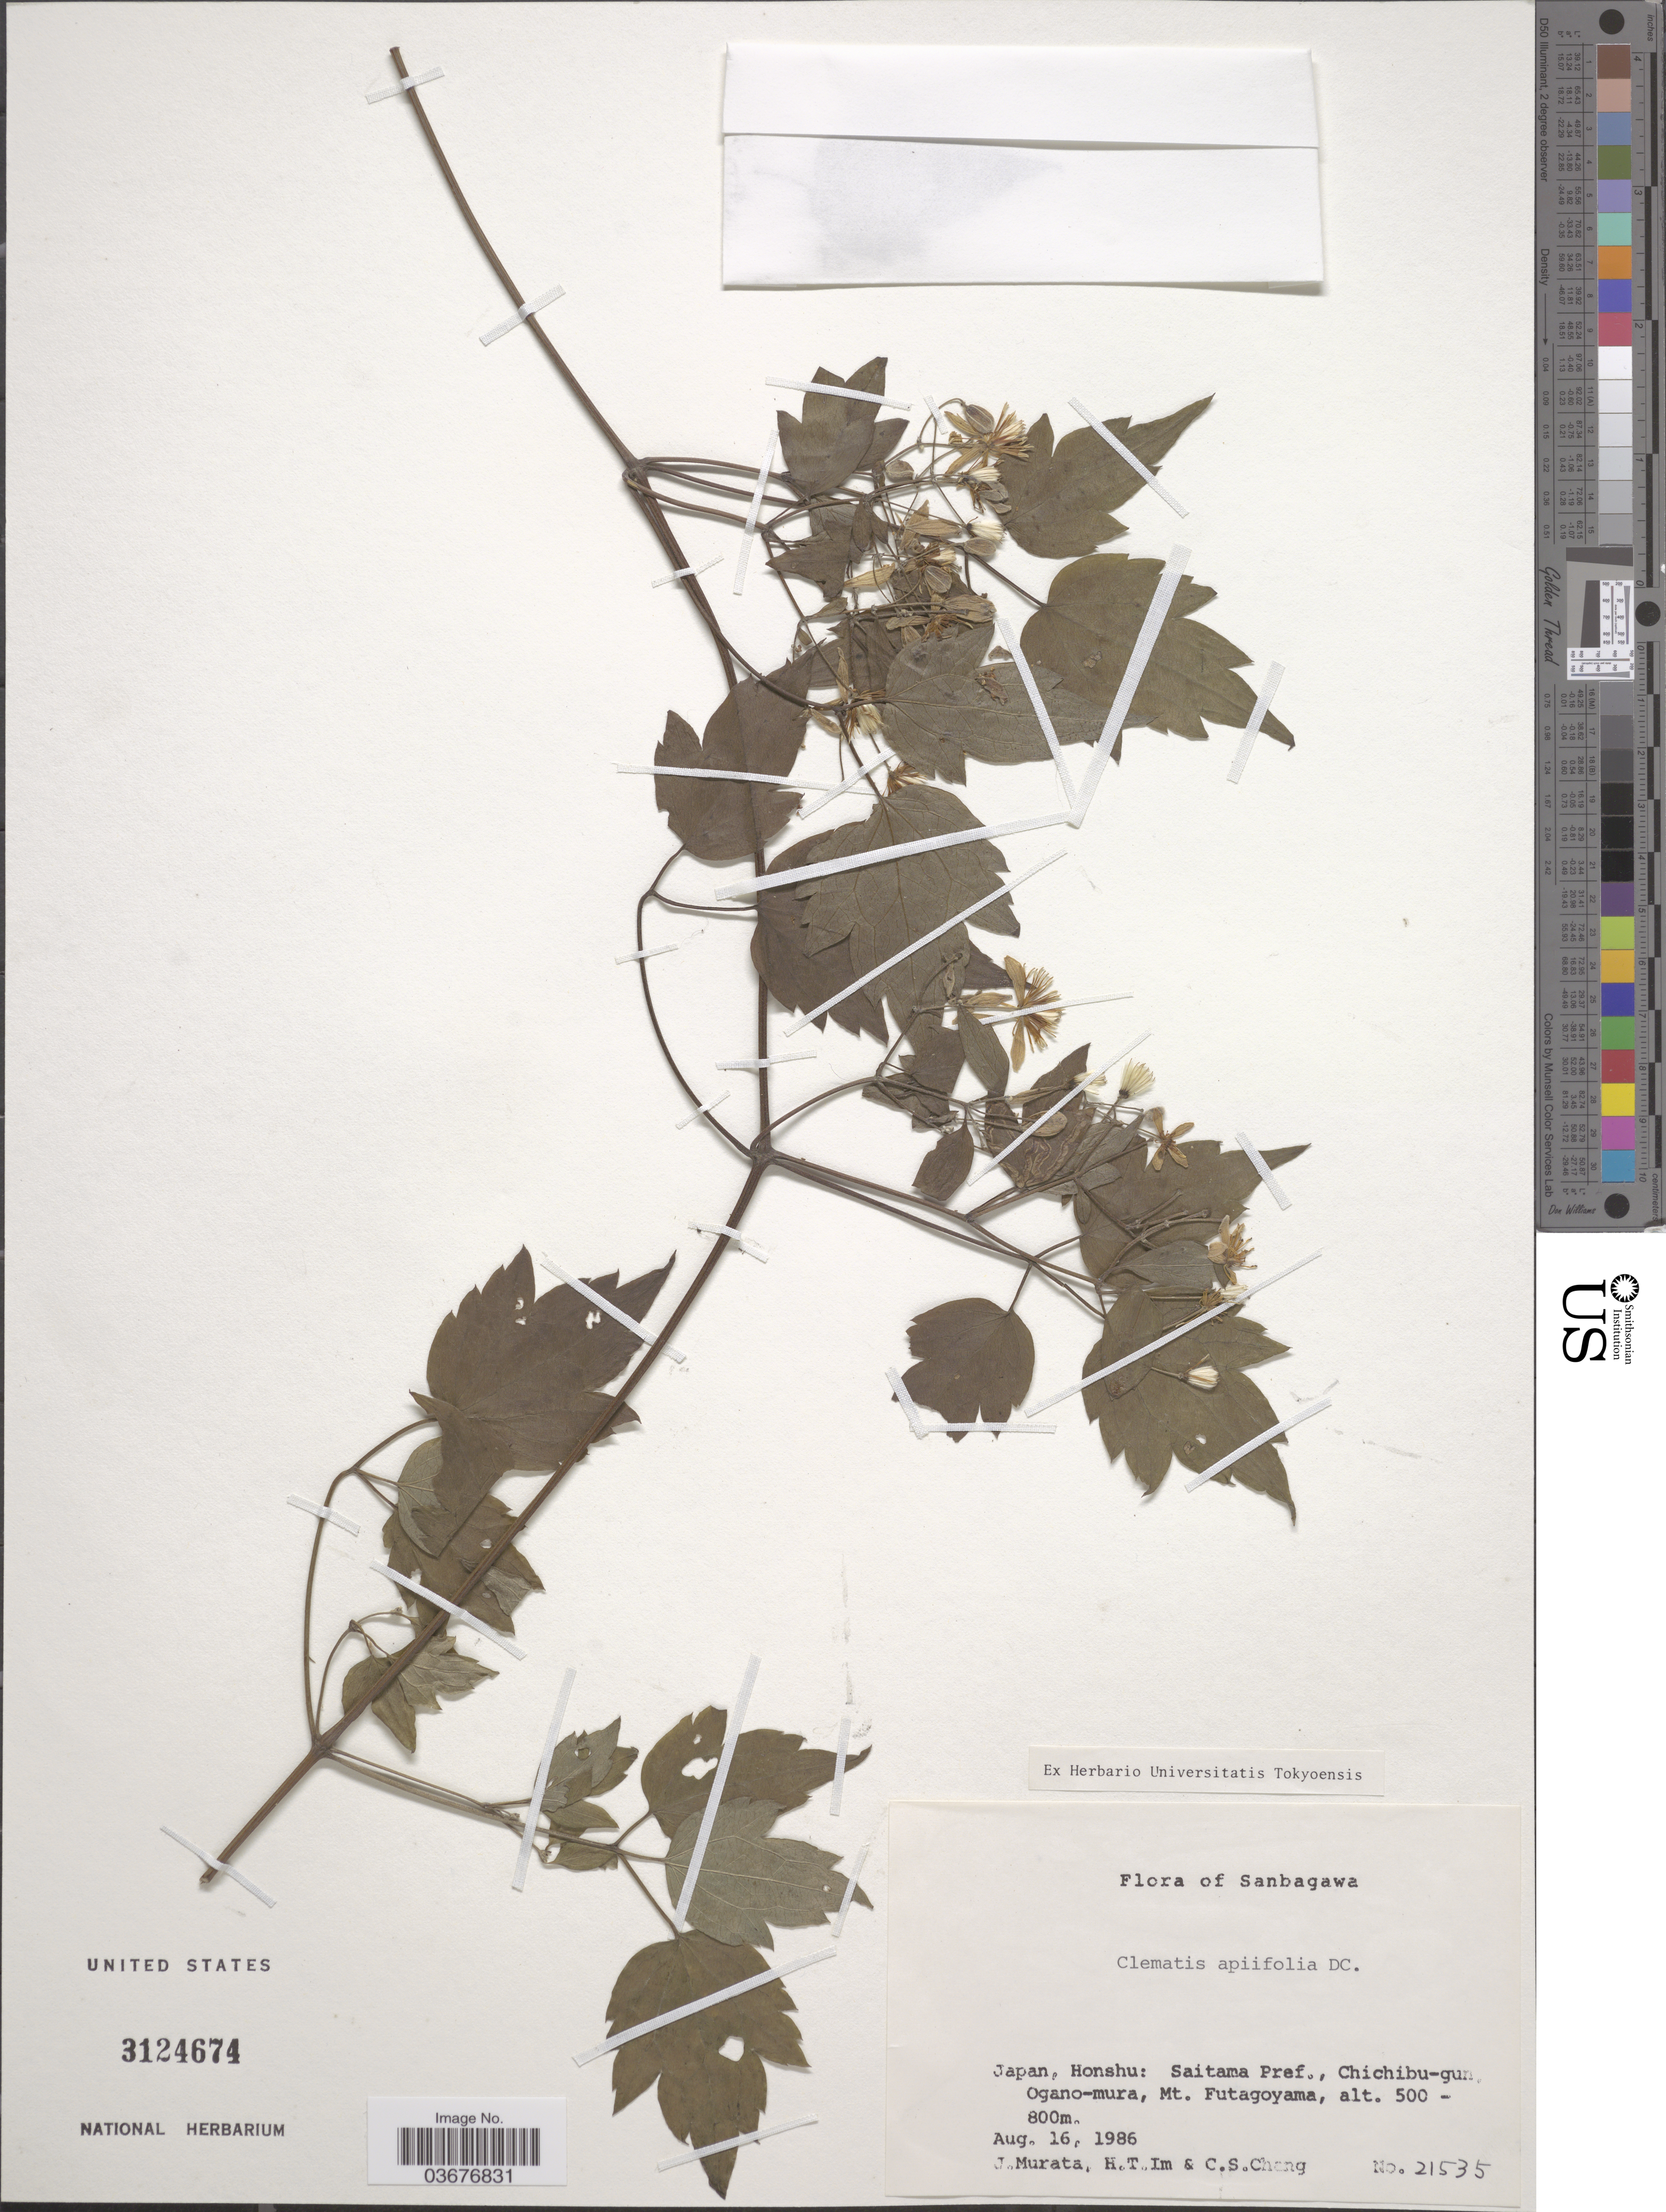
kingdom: Plantae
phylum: Tracheophyta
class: Magnoliopsida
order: Ranunculales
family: Ranunculaceae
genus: Clematis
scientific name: Clematis apiifolia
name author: DC.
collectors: J. Murata, H. Im & C. S. Chang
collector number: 21535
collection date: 1986-08-16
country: Japan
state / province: Saitama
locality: Honshu: Saitama Pref., Chichibu-gun. Ogano-mura, Mt. Futagoyama.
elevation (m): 500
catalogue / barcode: US 3124674